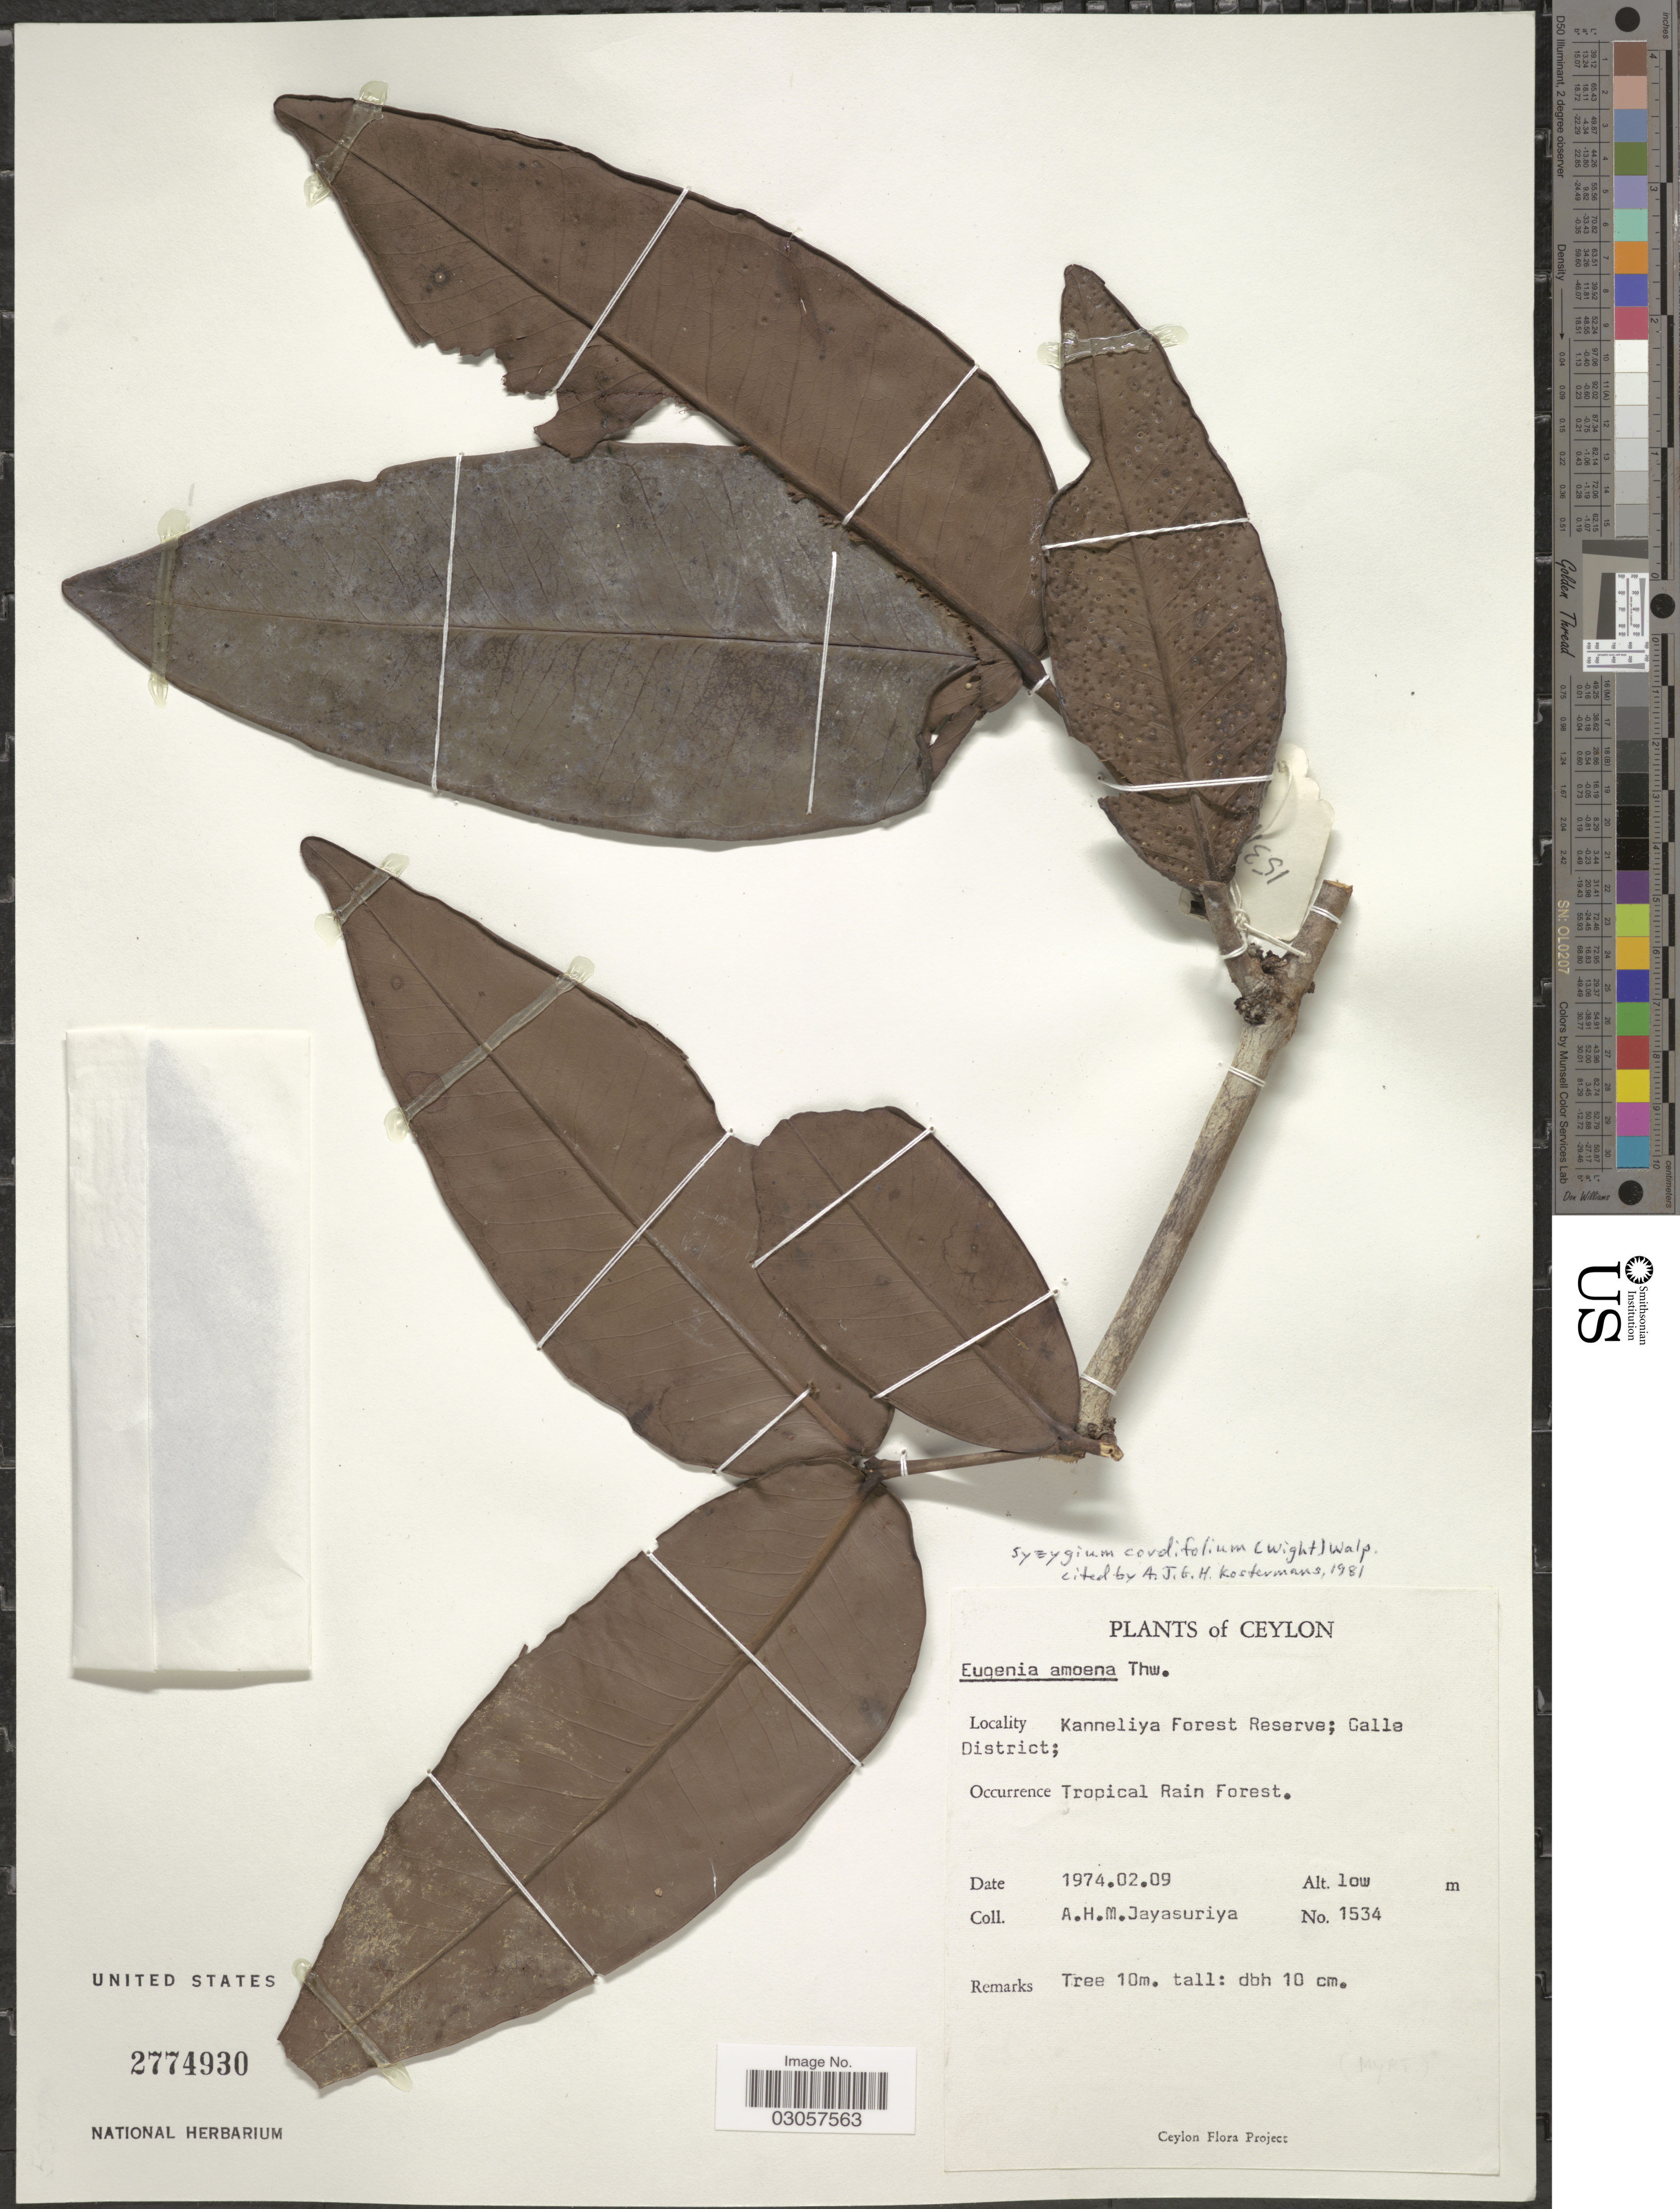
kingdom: Plantae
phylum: Tracheophyta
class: Magnoliopsida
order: Myrtales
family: Myrtaceae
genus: Syzygium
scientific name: Syzygium cordifolium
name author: (Wight) Walp.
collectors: A. H. Jayasuriya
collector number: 1534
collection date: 1974-02-09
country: Sri Lanka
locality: Ceylon. Kanneliya Forest Reserve; Galle District. Tropical Rain Forest.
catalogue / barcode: US 2774930